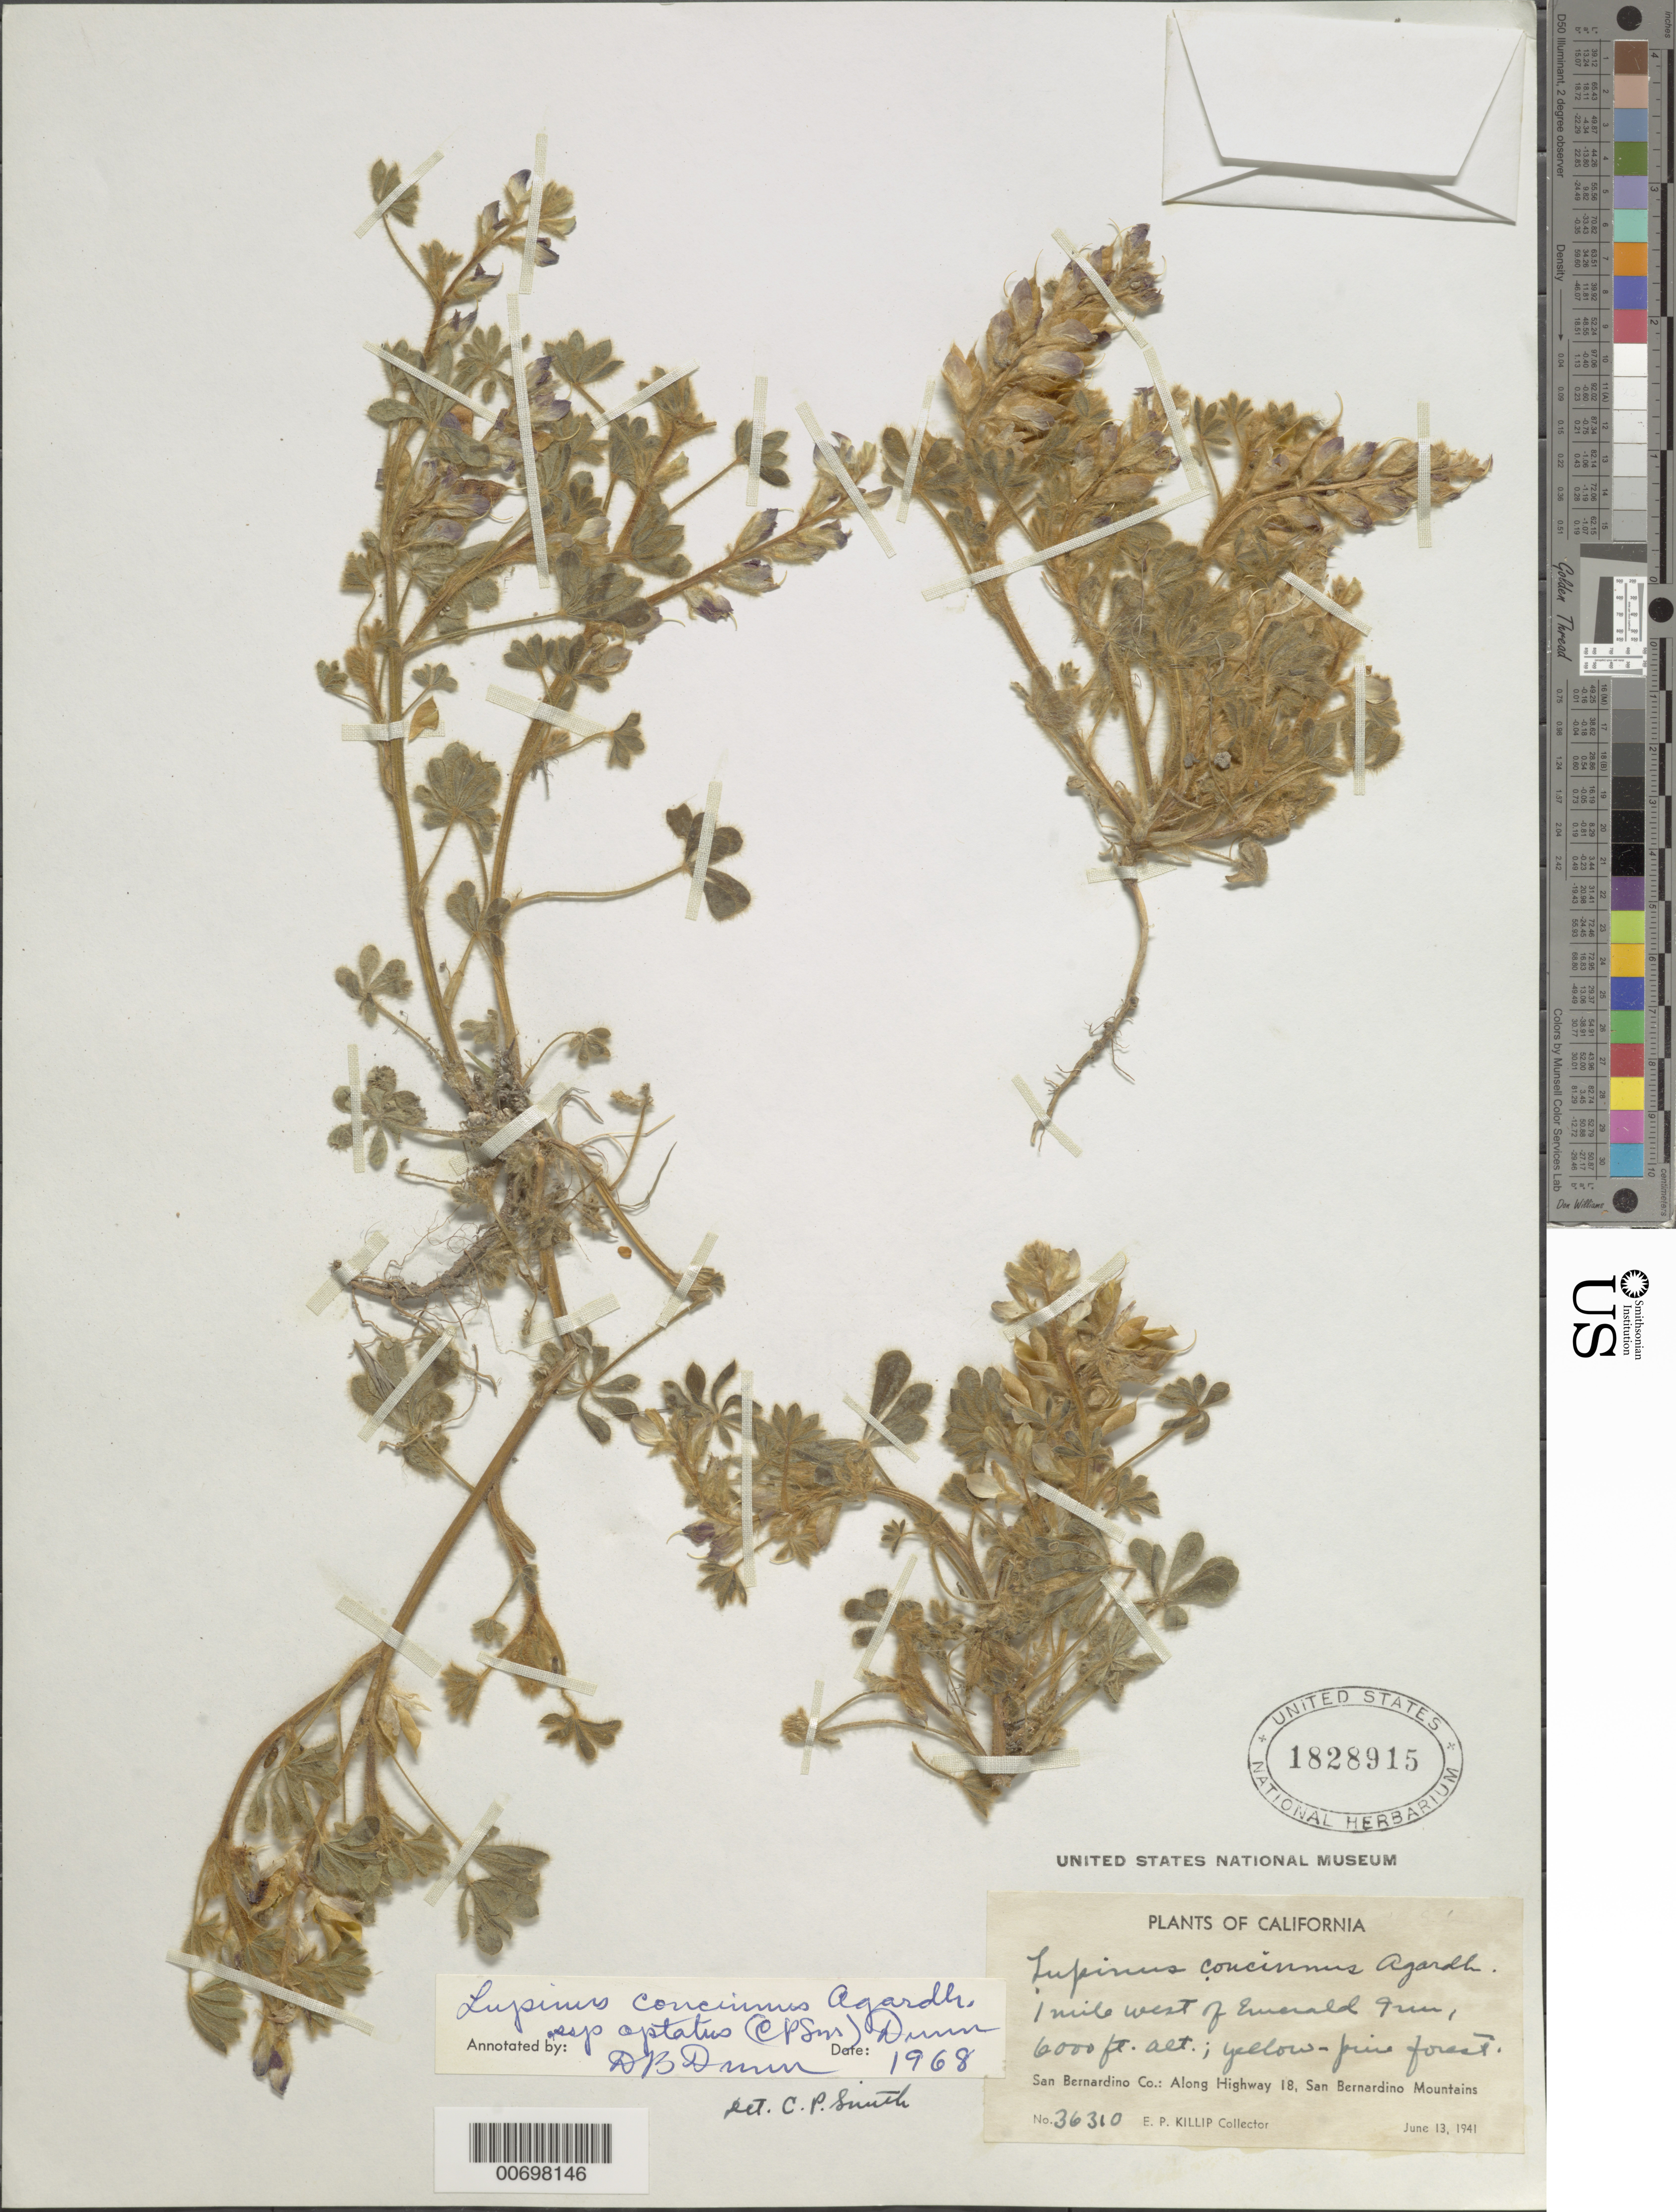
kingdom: Plantae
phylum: Tracheophyta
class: Magnoliopsida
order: Fabales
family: Fabaceae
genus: Lupinus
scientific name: Lupinus concinnus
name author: J. Agardh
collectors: E. P. Killip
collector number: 36310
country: United States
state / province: California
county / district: San Bernardino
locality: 1 mile west of Emerald ?, along Highway 18, San Bernardino Mts.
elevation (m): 1829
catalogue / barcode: US 1828915